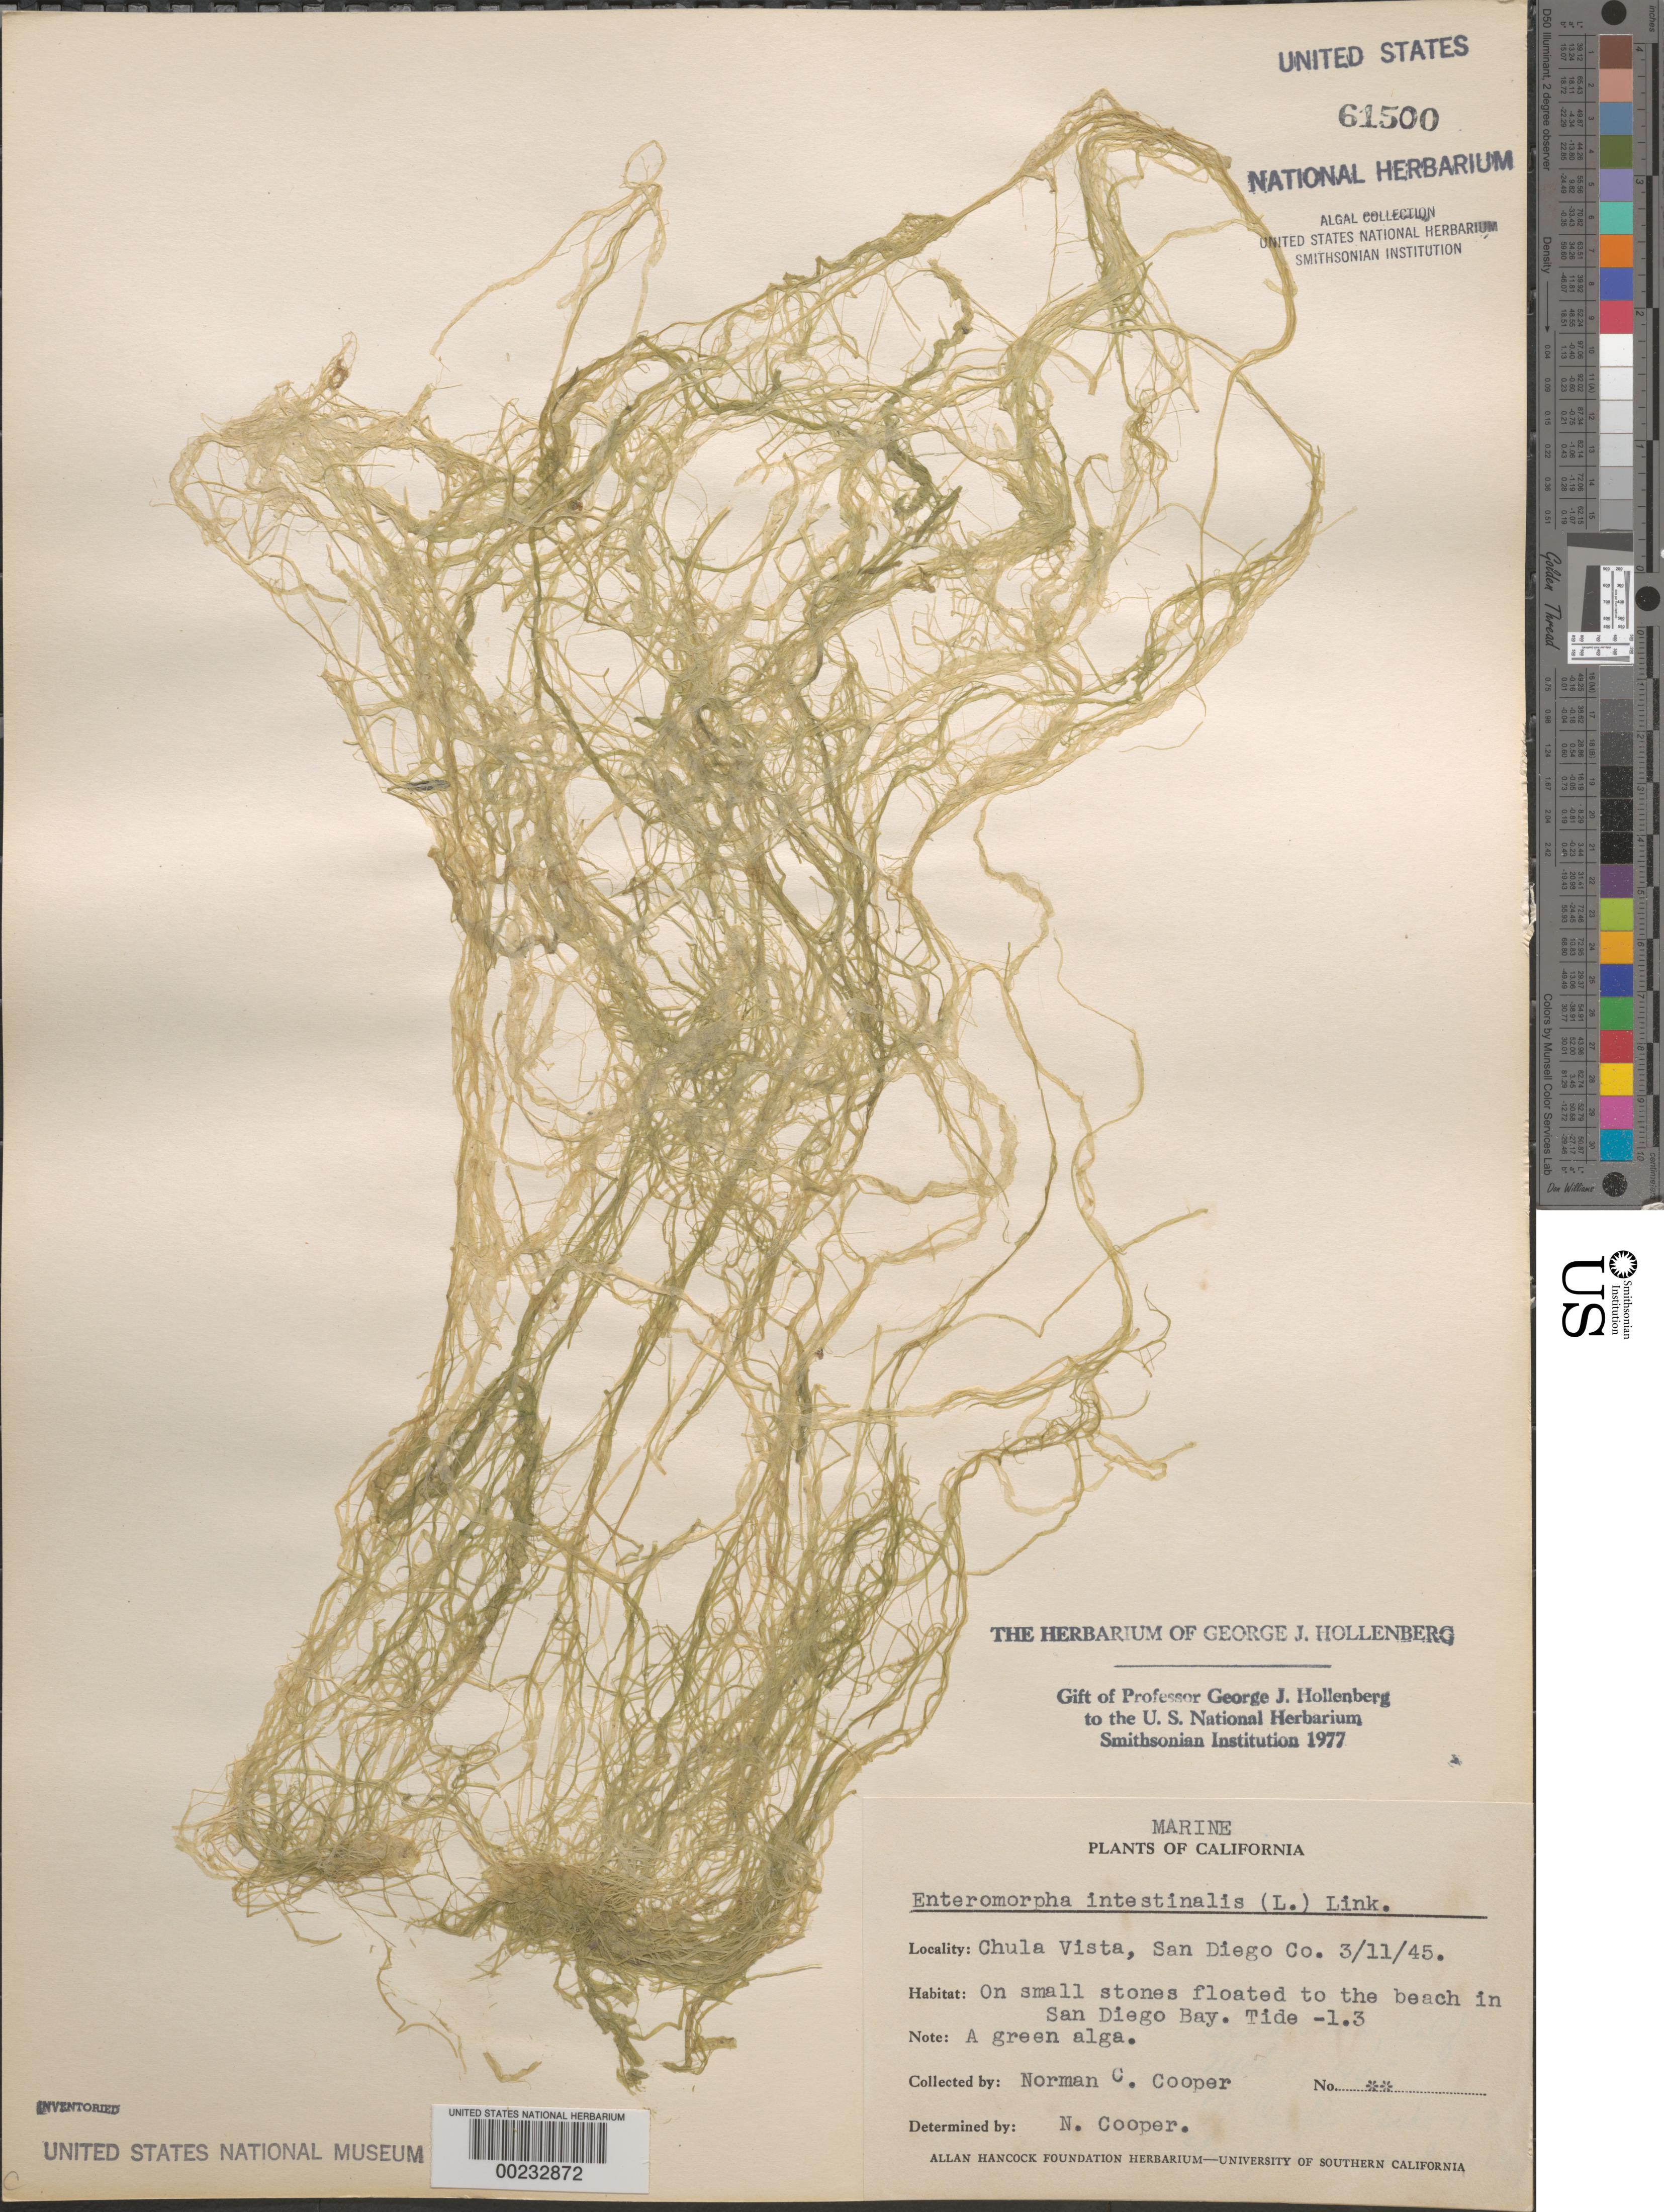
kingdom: Plantae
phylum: Chlorophyta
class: Ulvophyceae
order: Ulvales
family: Ulvaceae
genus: Ulva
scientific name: Ulva intestinalis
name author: L.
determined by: Algae name updating Project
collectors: N. Cooper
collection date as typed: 11 Mar 1945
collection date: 1945-03-11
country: United States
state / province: California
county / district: San Diego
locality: Chula Vista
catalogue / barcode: US 61500